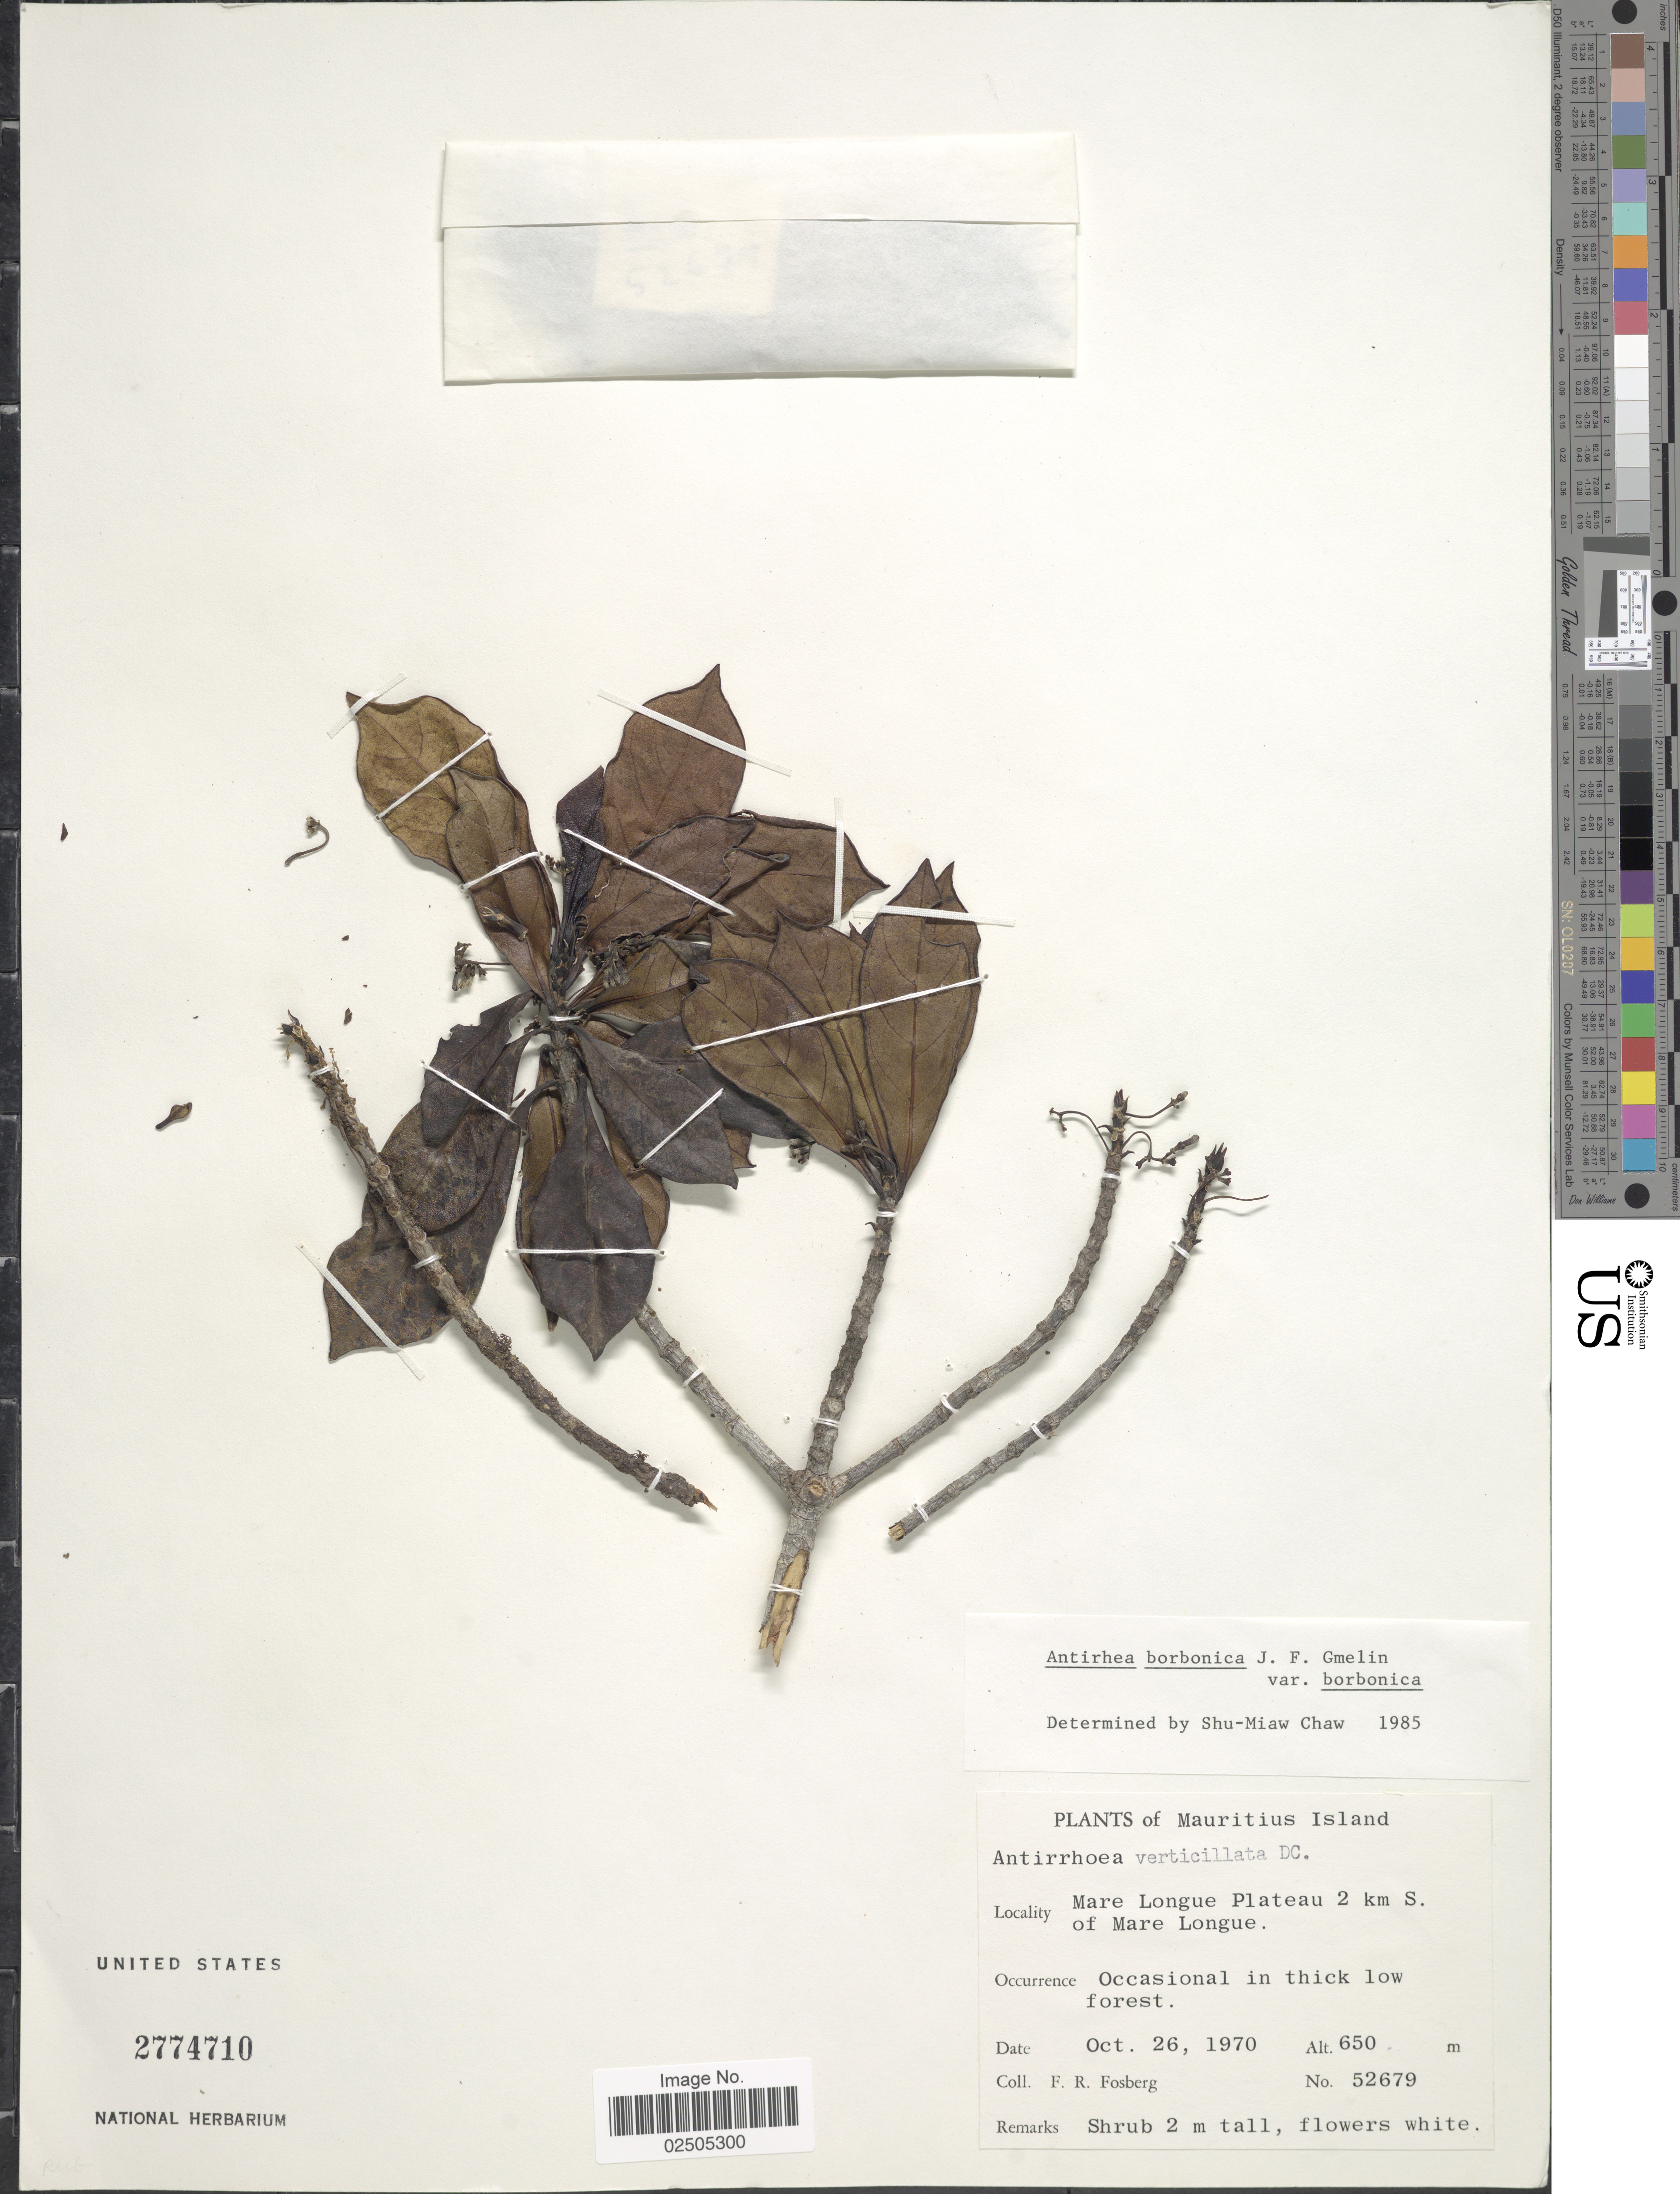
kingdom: Plantae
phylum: Tracheophyta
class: Magnoliopsida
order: Gentianales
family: Rubiaceae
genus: Antirhea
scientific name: Antirhea borbonica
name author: J.F. Gmel.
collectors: F. R. Fosberg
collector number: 52679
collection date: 1970-10-26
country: Mauritius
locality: Mauritius Island, Mare Longue Plateau 2 km S. of Mare Longue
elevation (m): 650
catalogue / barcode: US 2774710